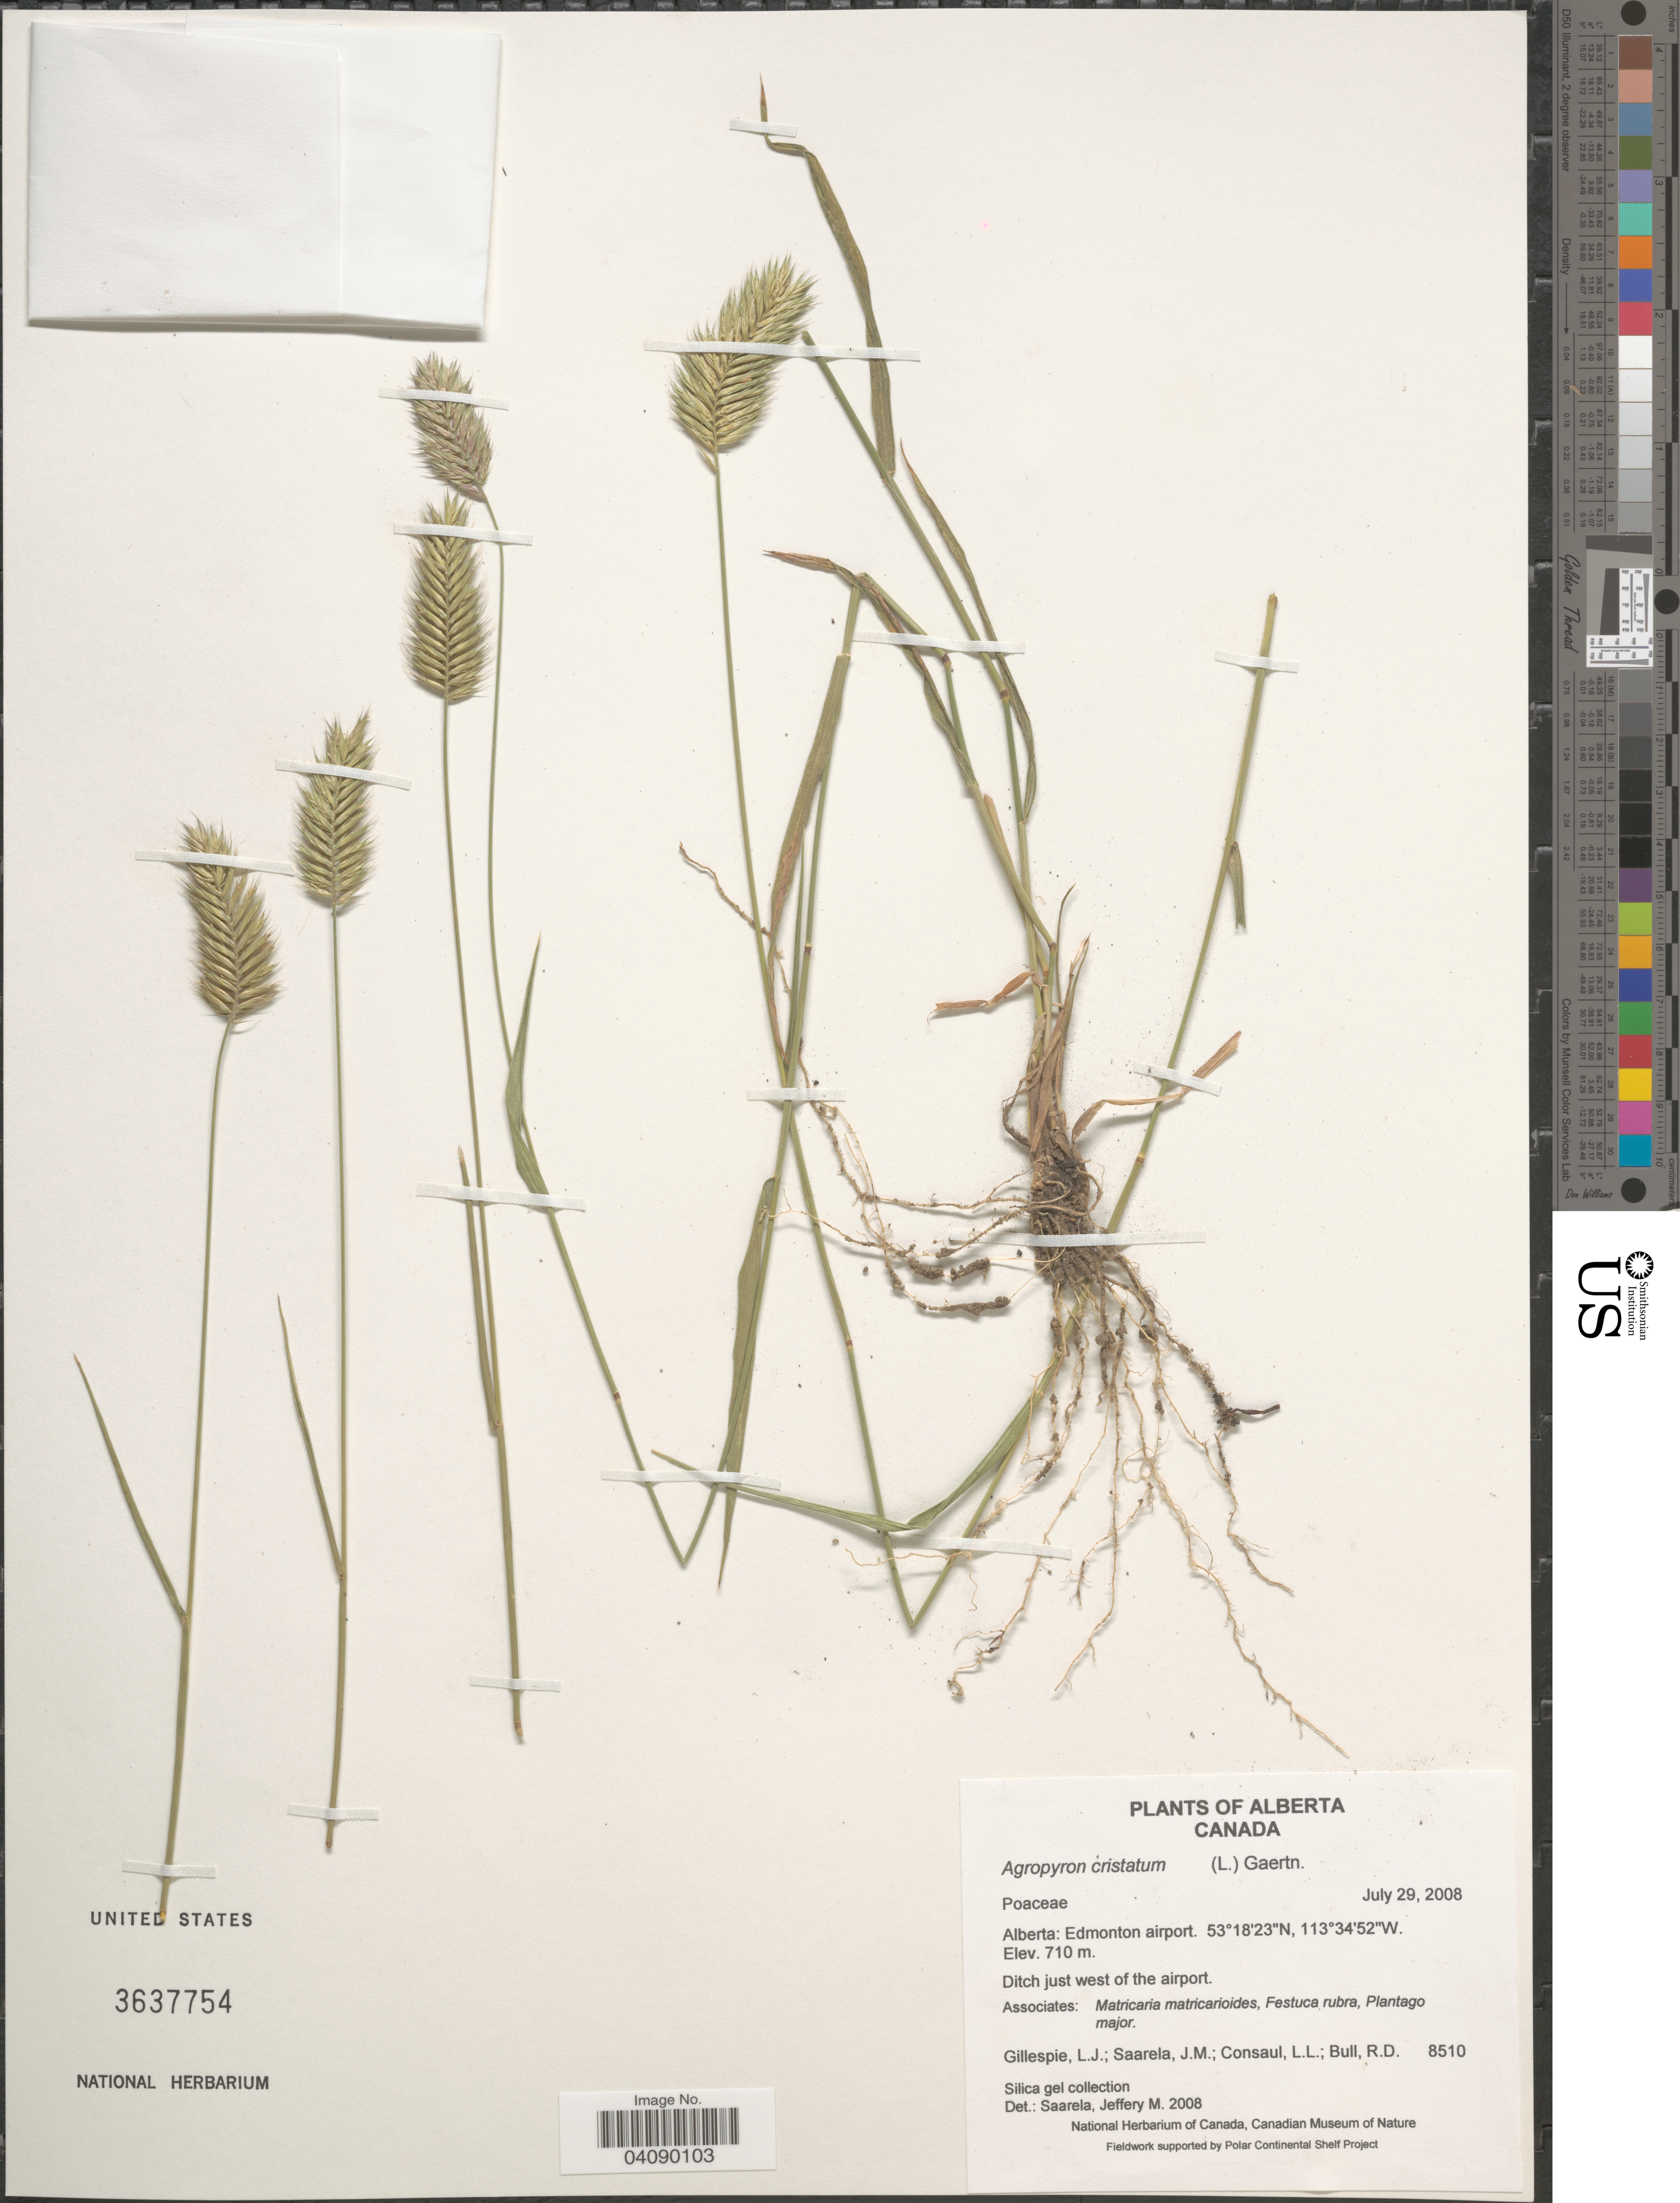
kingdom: Plantae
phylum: Tracheophyta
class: Liliopsida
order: Poales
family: Poaceae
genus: Agropyron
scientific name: Agropyron cristatum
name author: (L.) Gaertn.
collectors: L. Gillespie, J. Saarela, L. Consaul & R. Bull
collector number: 8510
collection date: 2008-07-29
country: Canada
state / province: Alberta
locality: Edmonton airport. Ditch just west of the airport.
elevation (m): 710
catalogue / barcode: US 3637754